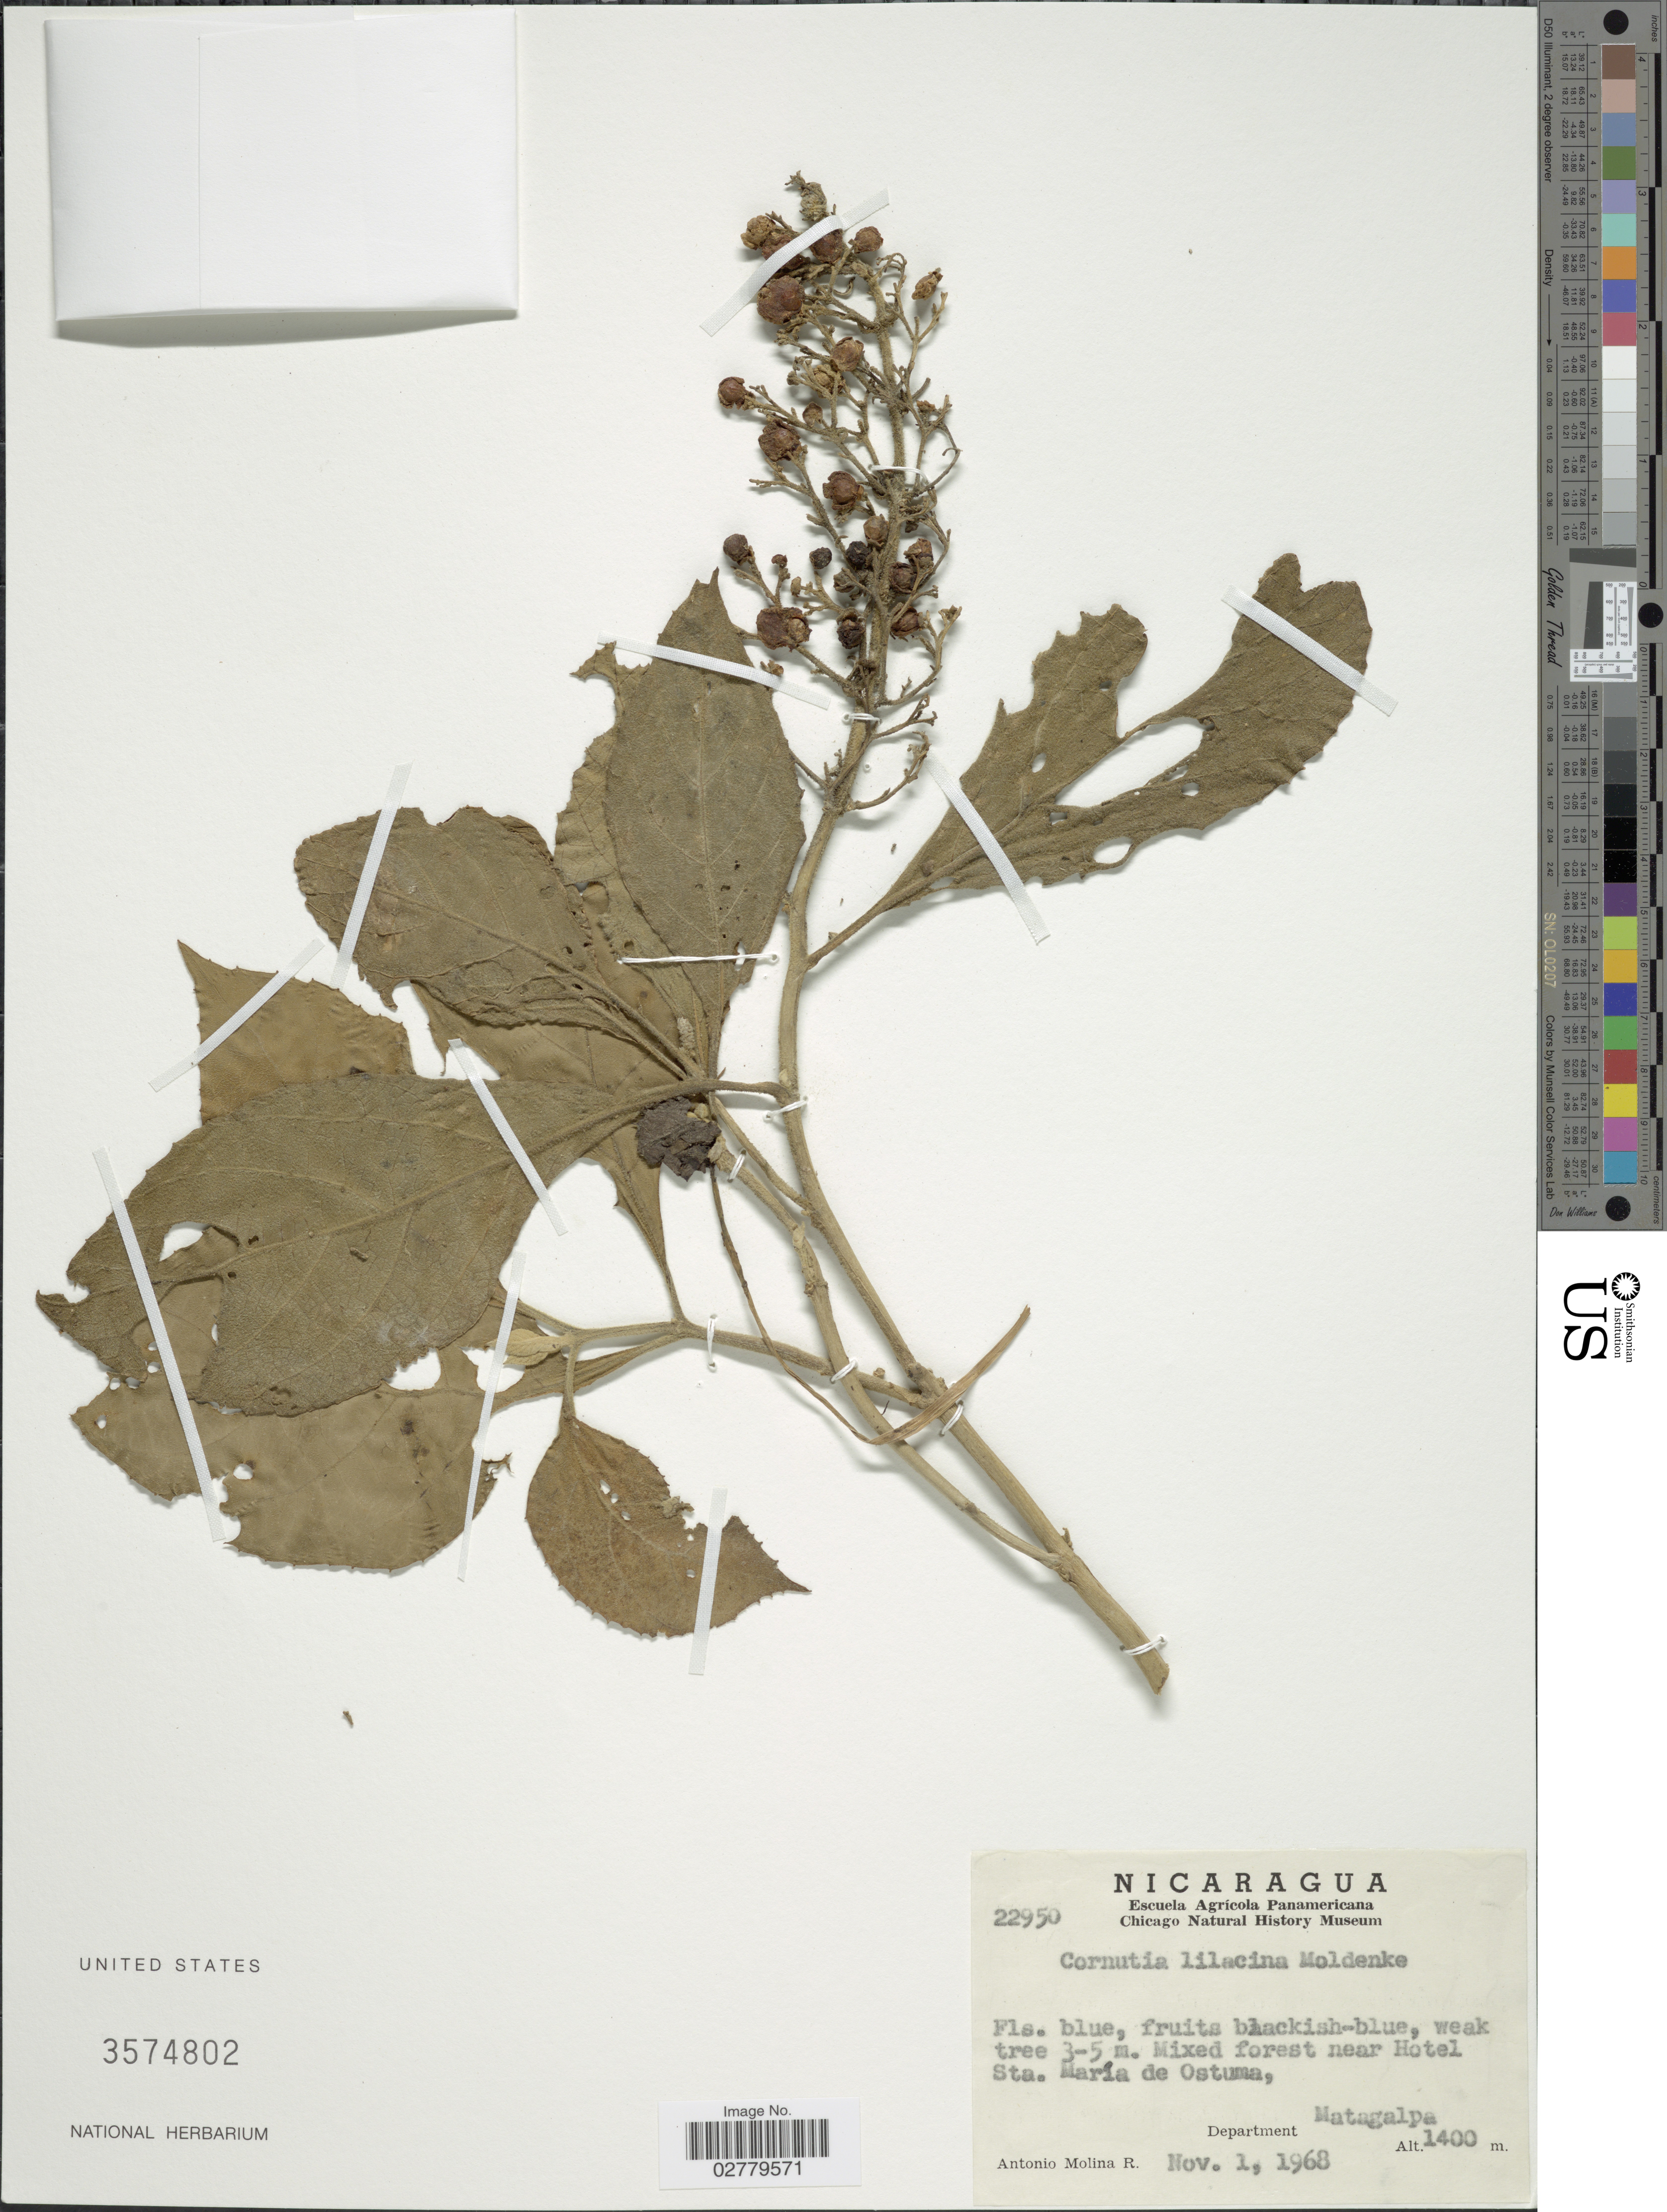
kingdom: Plantae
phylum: Tracheophyta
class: Magnoliopsida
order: Lamiales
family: Lamiaceae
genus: Cornutia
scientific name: Cornutia lilacina var. lilacina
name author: Moldenke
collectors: A. Molina R.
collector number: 22950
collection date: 1968-11-01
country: Nicaragua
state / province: Matagalpa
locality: Mixed forest near Hotel Sta. María de Ostuma, Department Matagalpa.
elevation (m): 1400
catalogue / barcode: US 3574802